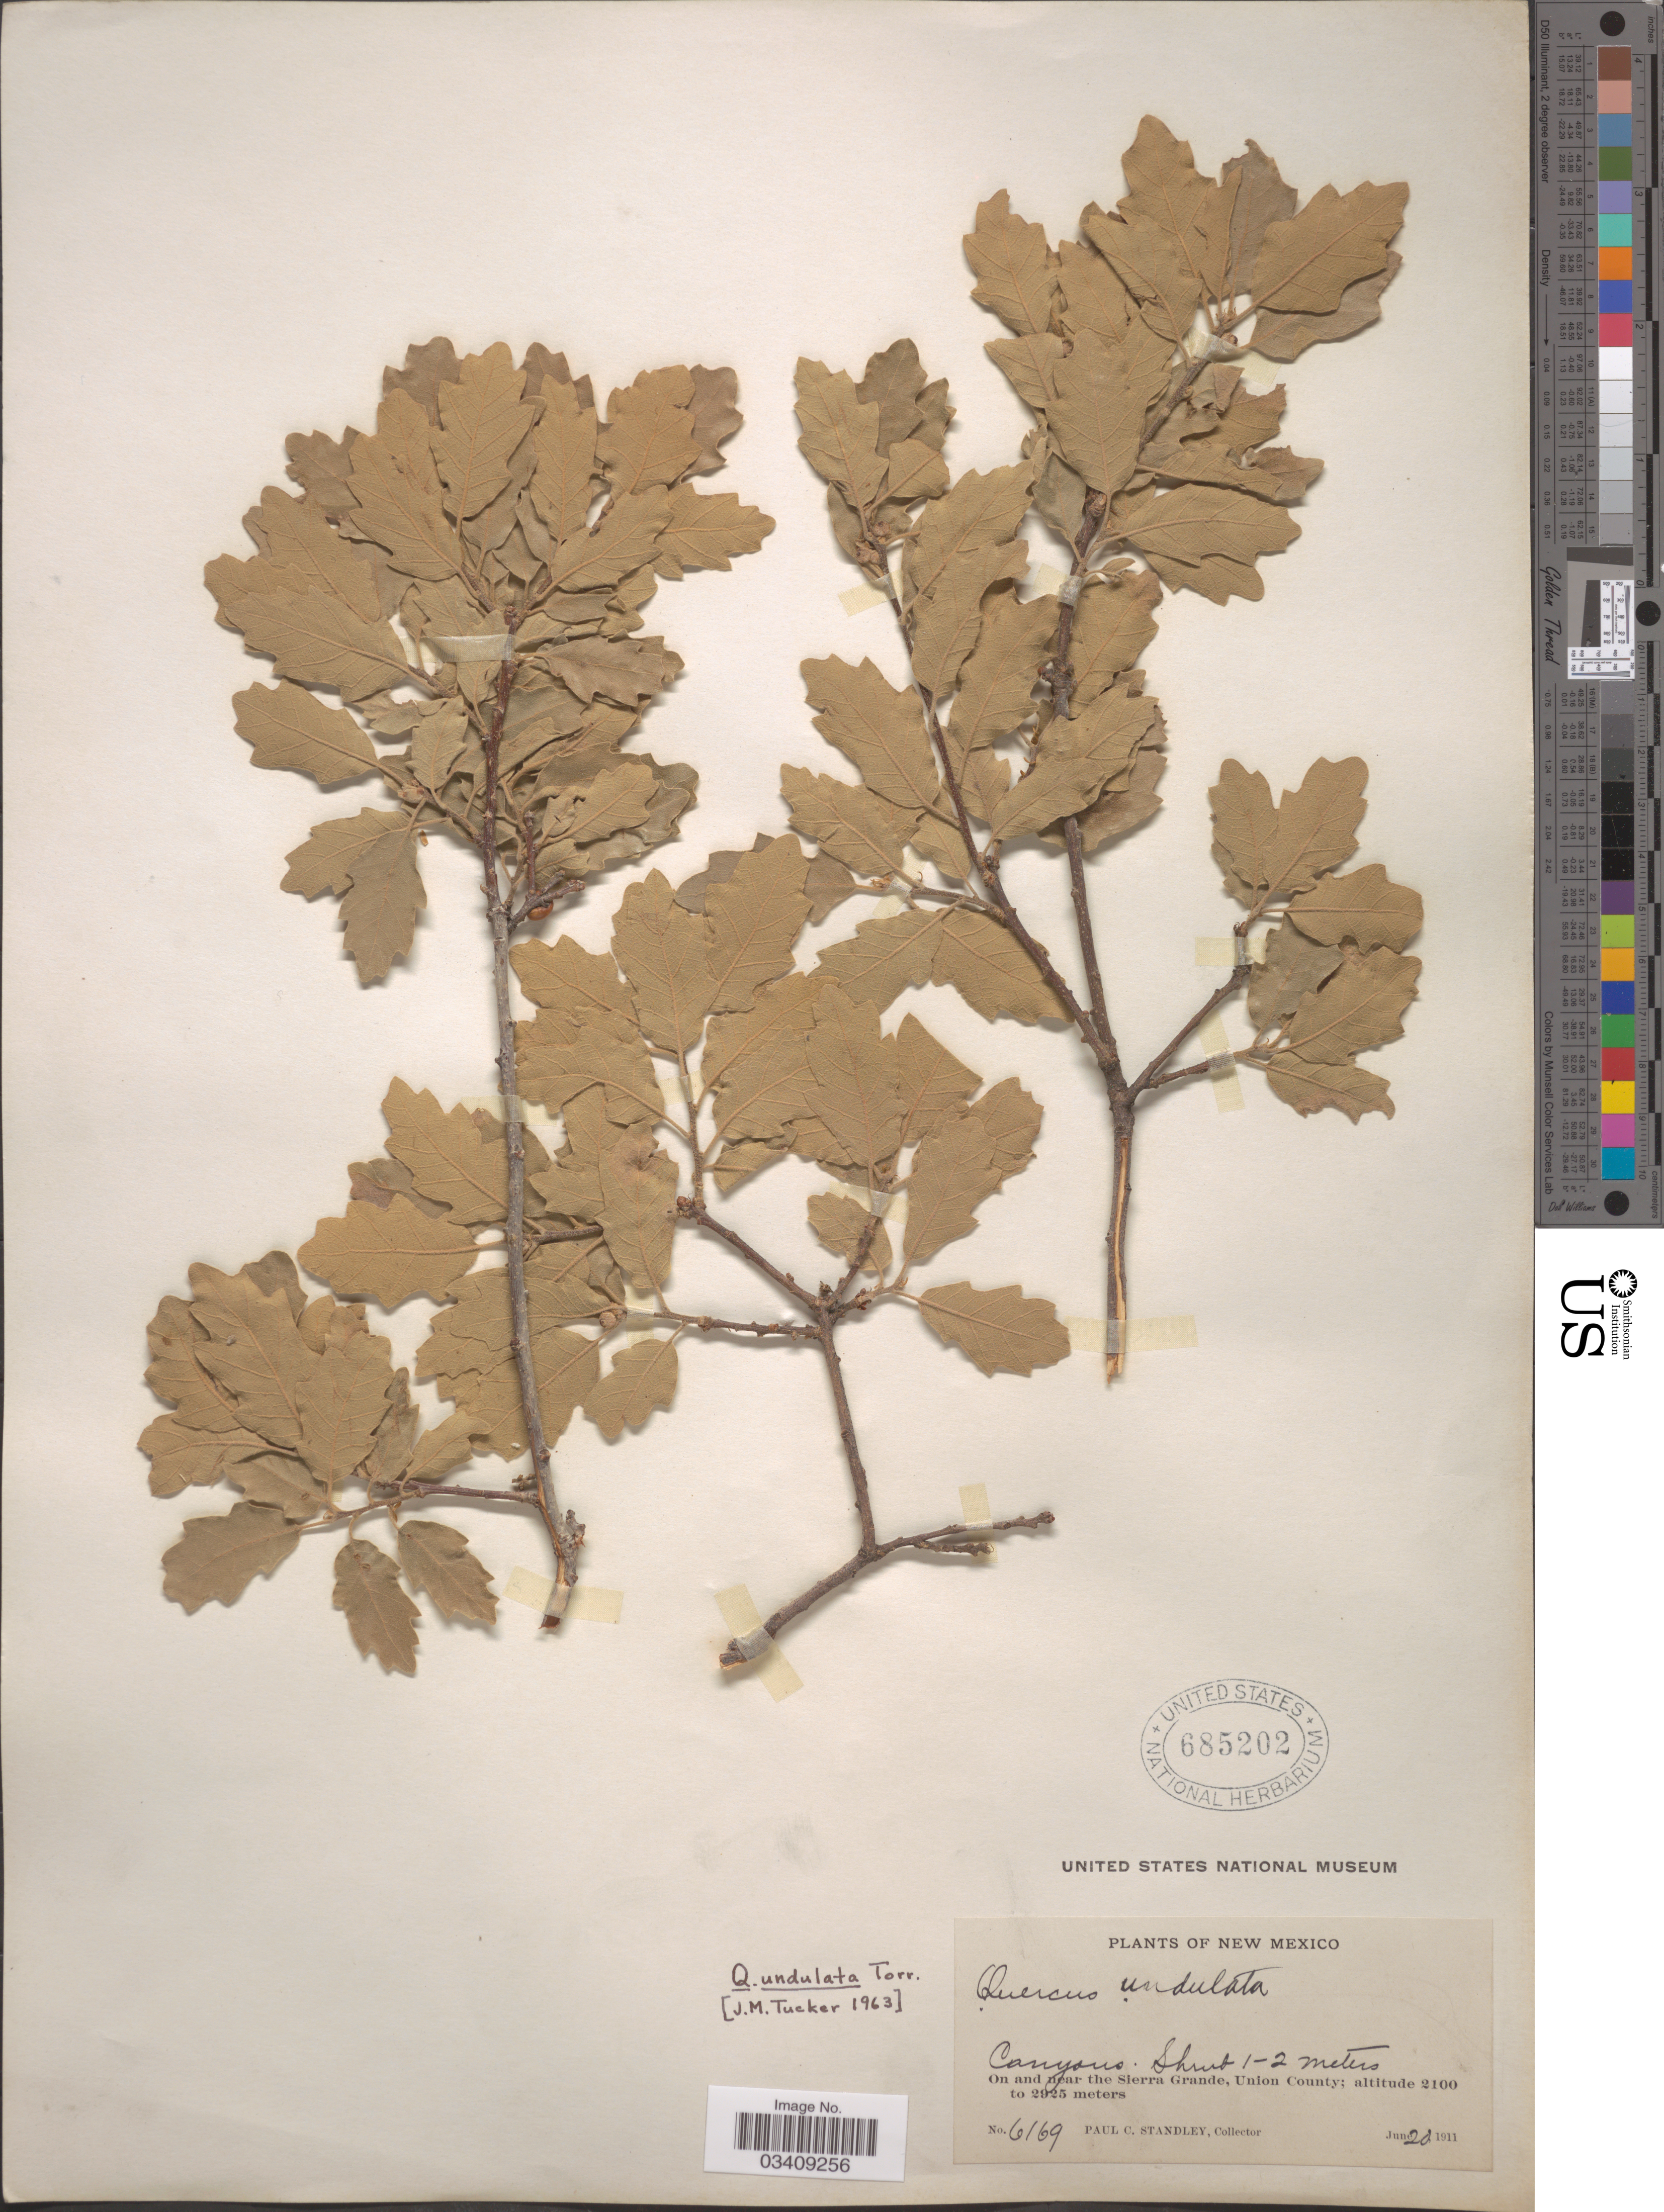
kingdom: Plantae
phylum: Tracheophyta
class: Magnoliopsida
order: Fagales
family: Fagaceae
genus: Quercus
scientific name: Quercus undulata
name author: Torr.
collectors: P. C. Standley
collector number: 6169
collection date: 1911-06-20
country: United States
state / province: New Mexico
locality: Canyons. On and near the Sierra Grande, Union County.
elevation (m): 2100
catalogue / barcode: US 685202